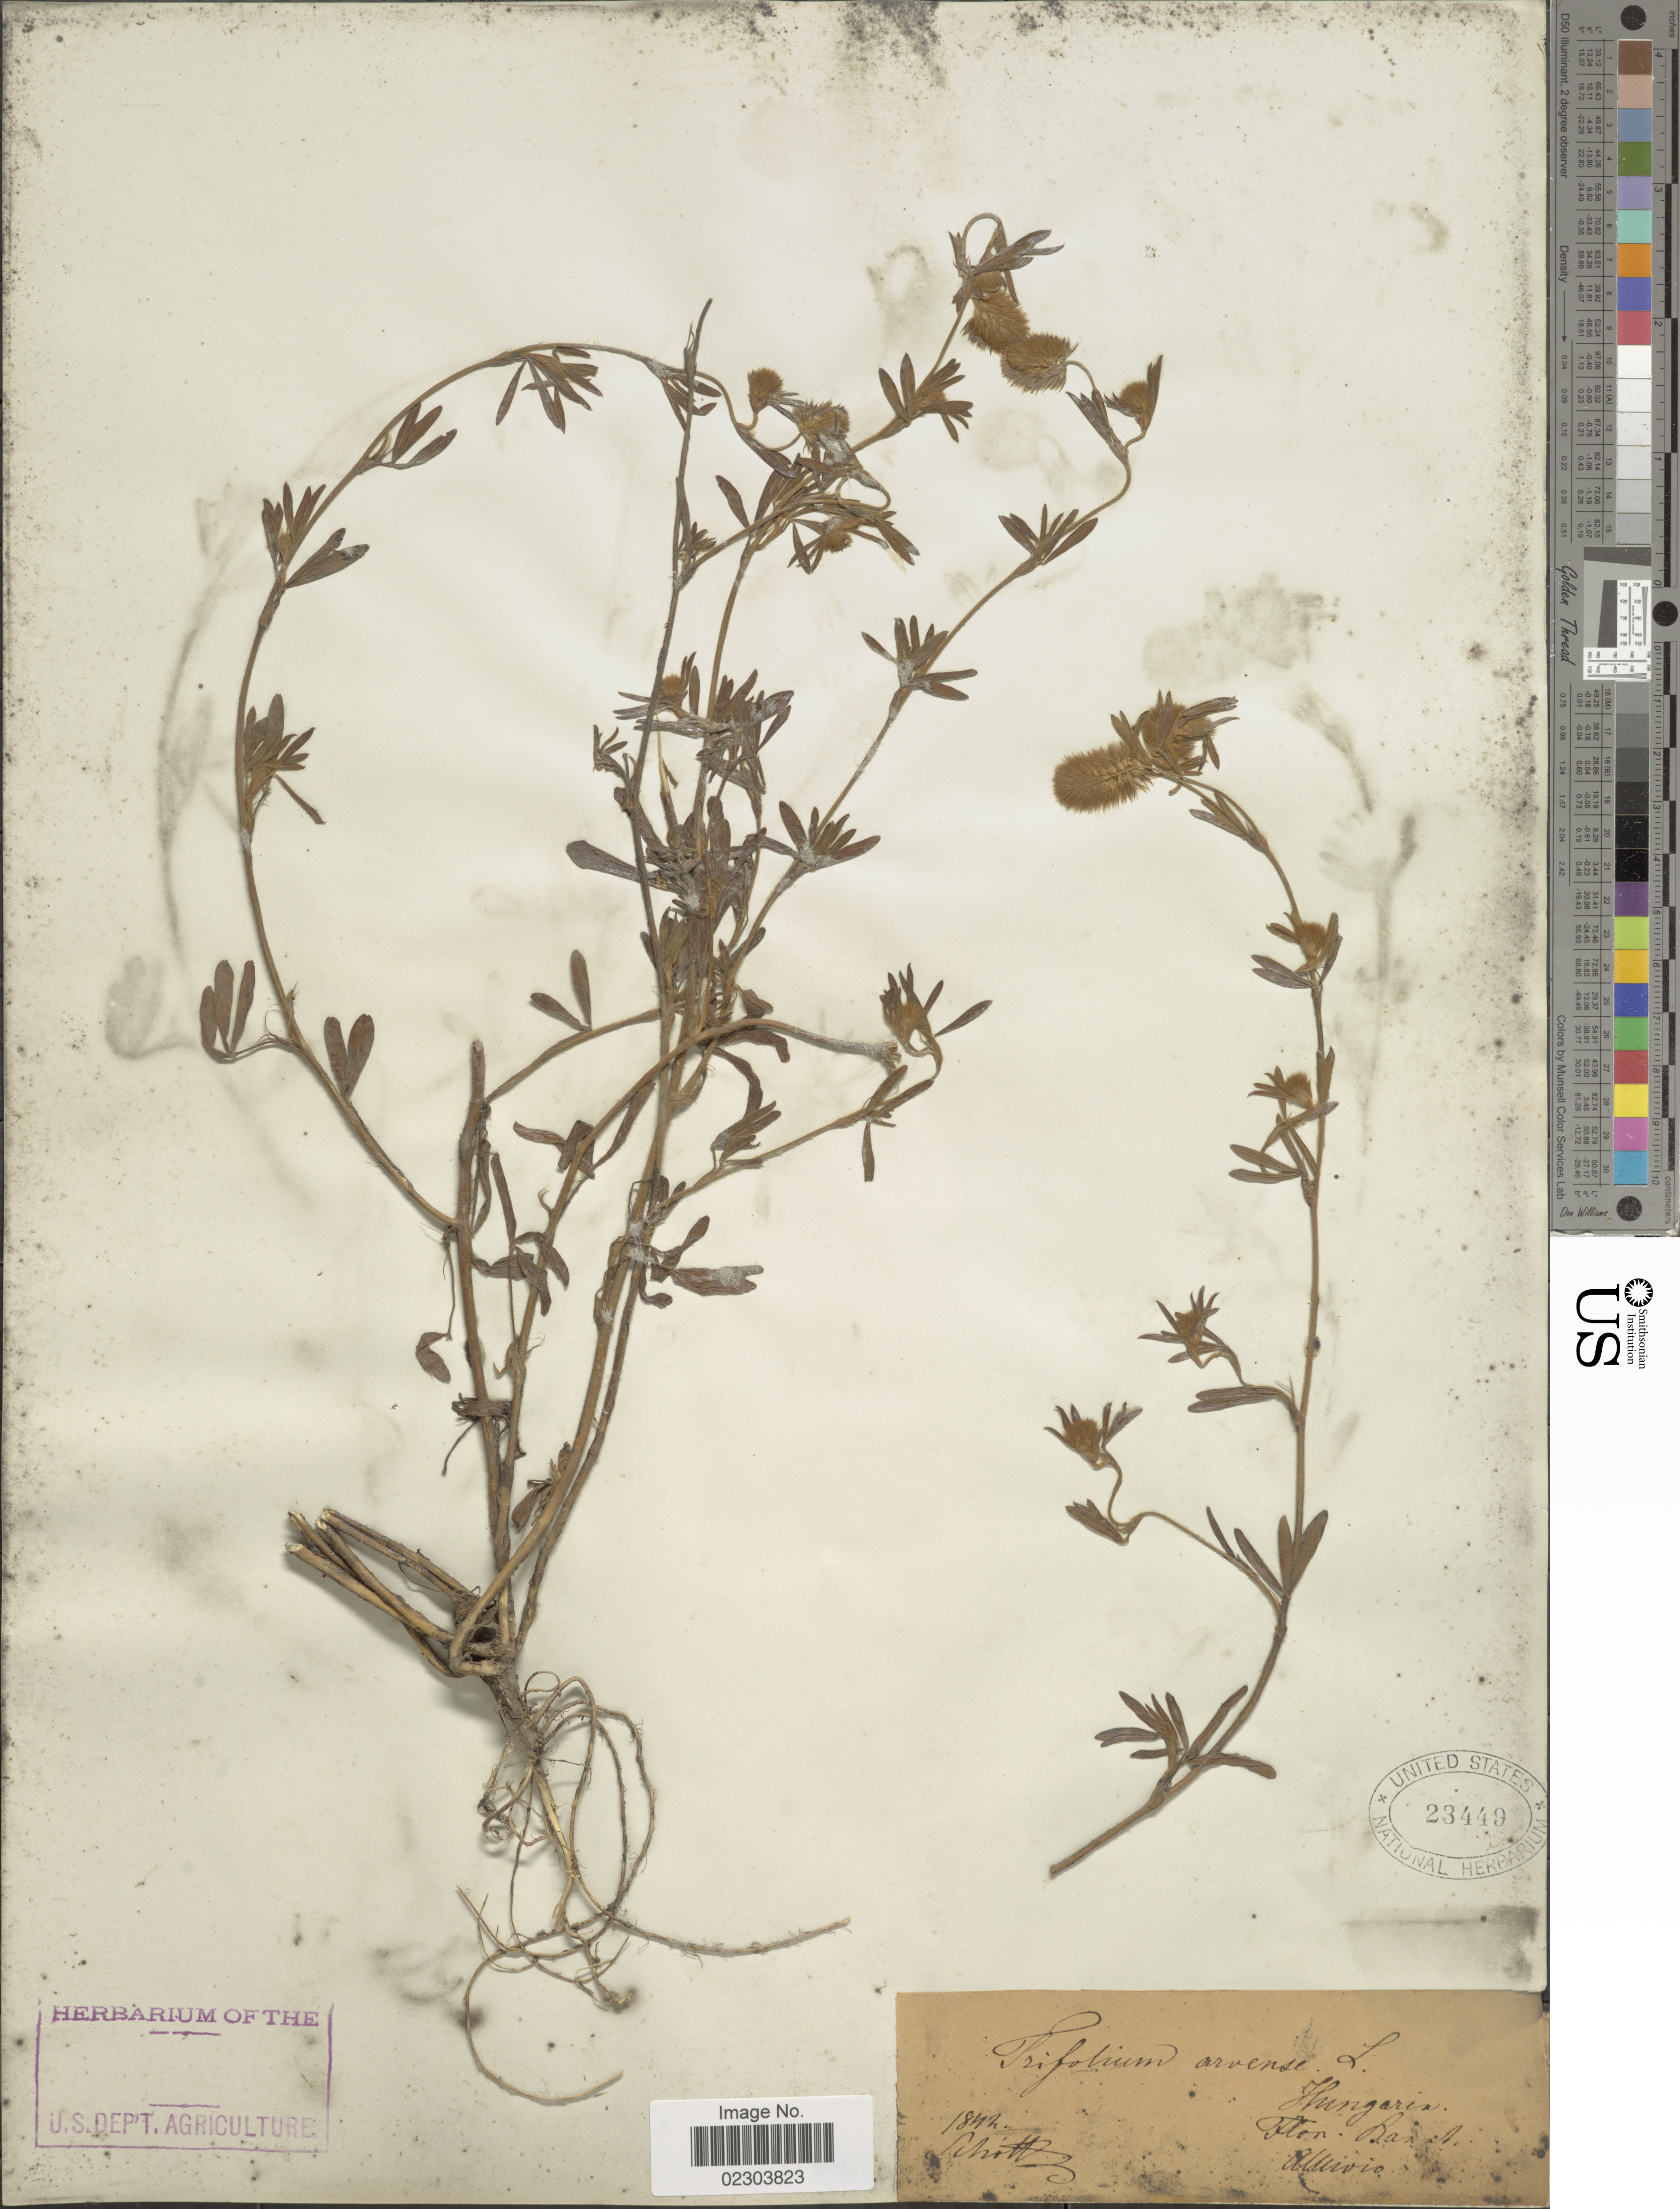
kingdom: Plantae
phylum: Tracheophyta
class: Magnoliopsida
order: Fabales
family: Fabaceae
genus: Trifolium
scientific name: Trifolium arvense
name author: L.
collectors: Schott, --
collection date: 1842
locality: Flor. Banat, Alluvio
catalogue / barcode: US 23449